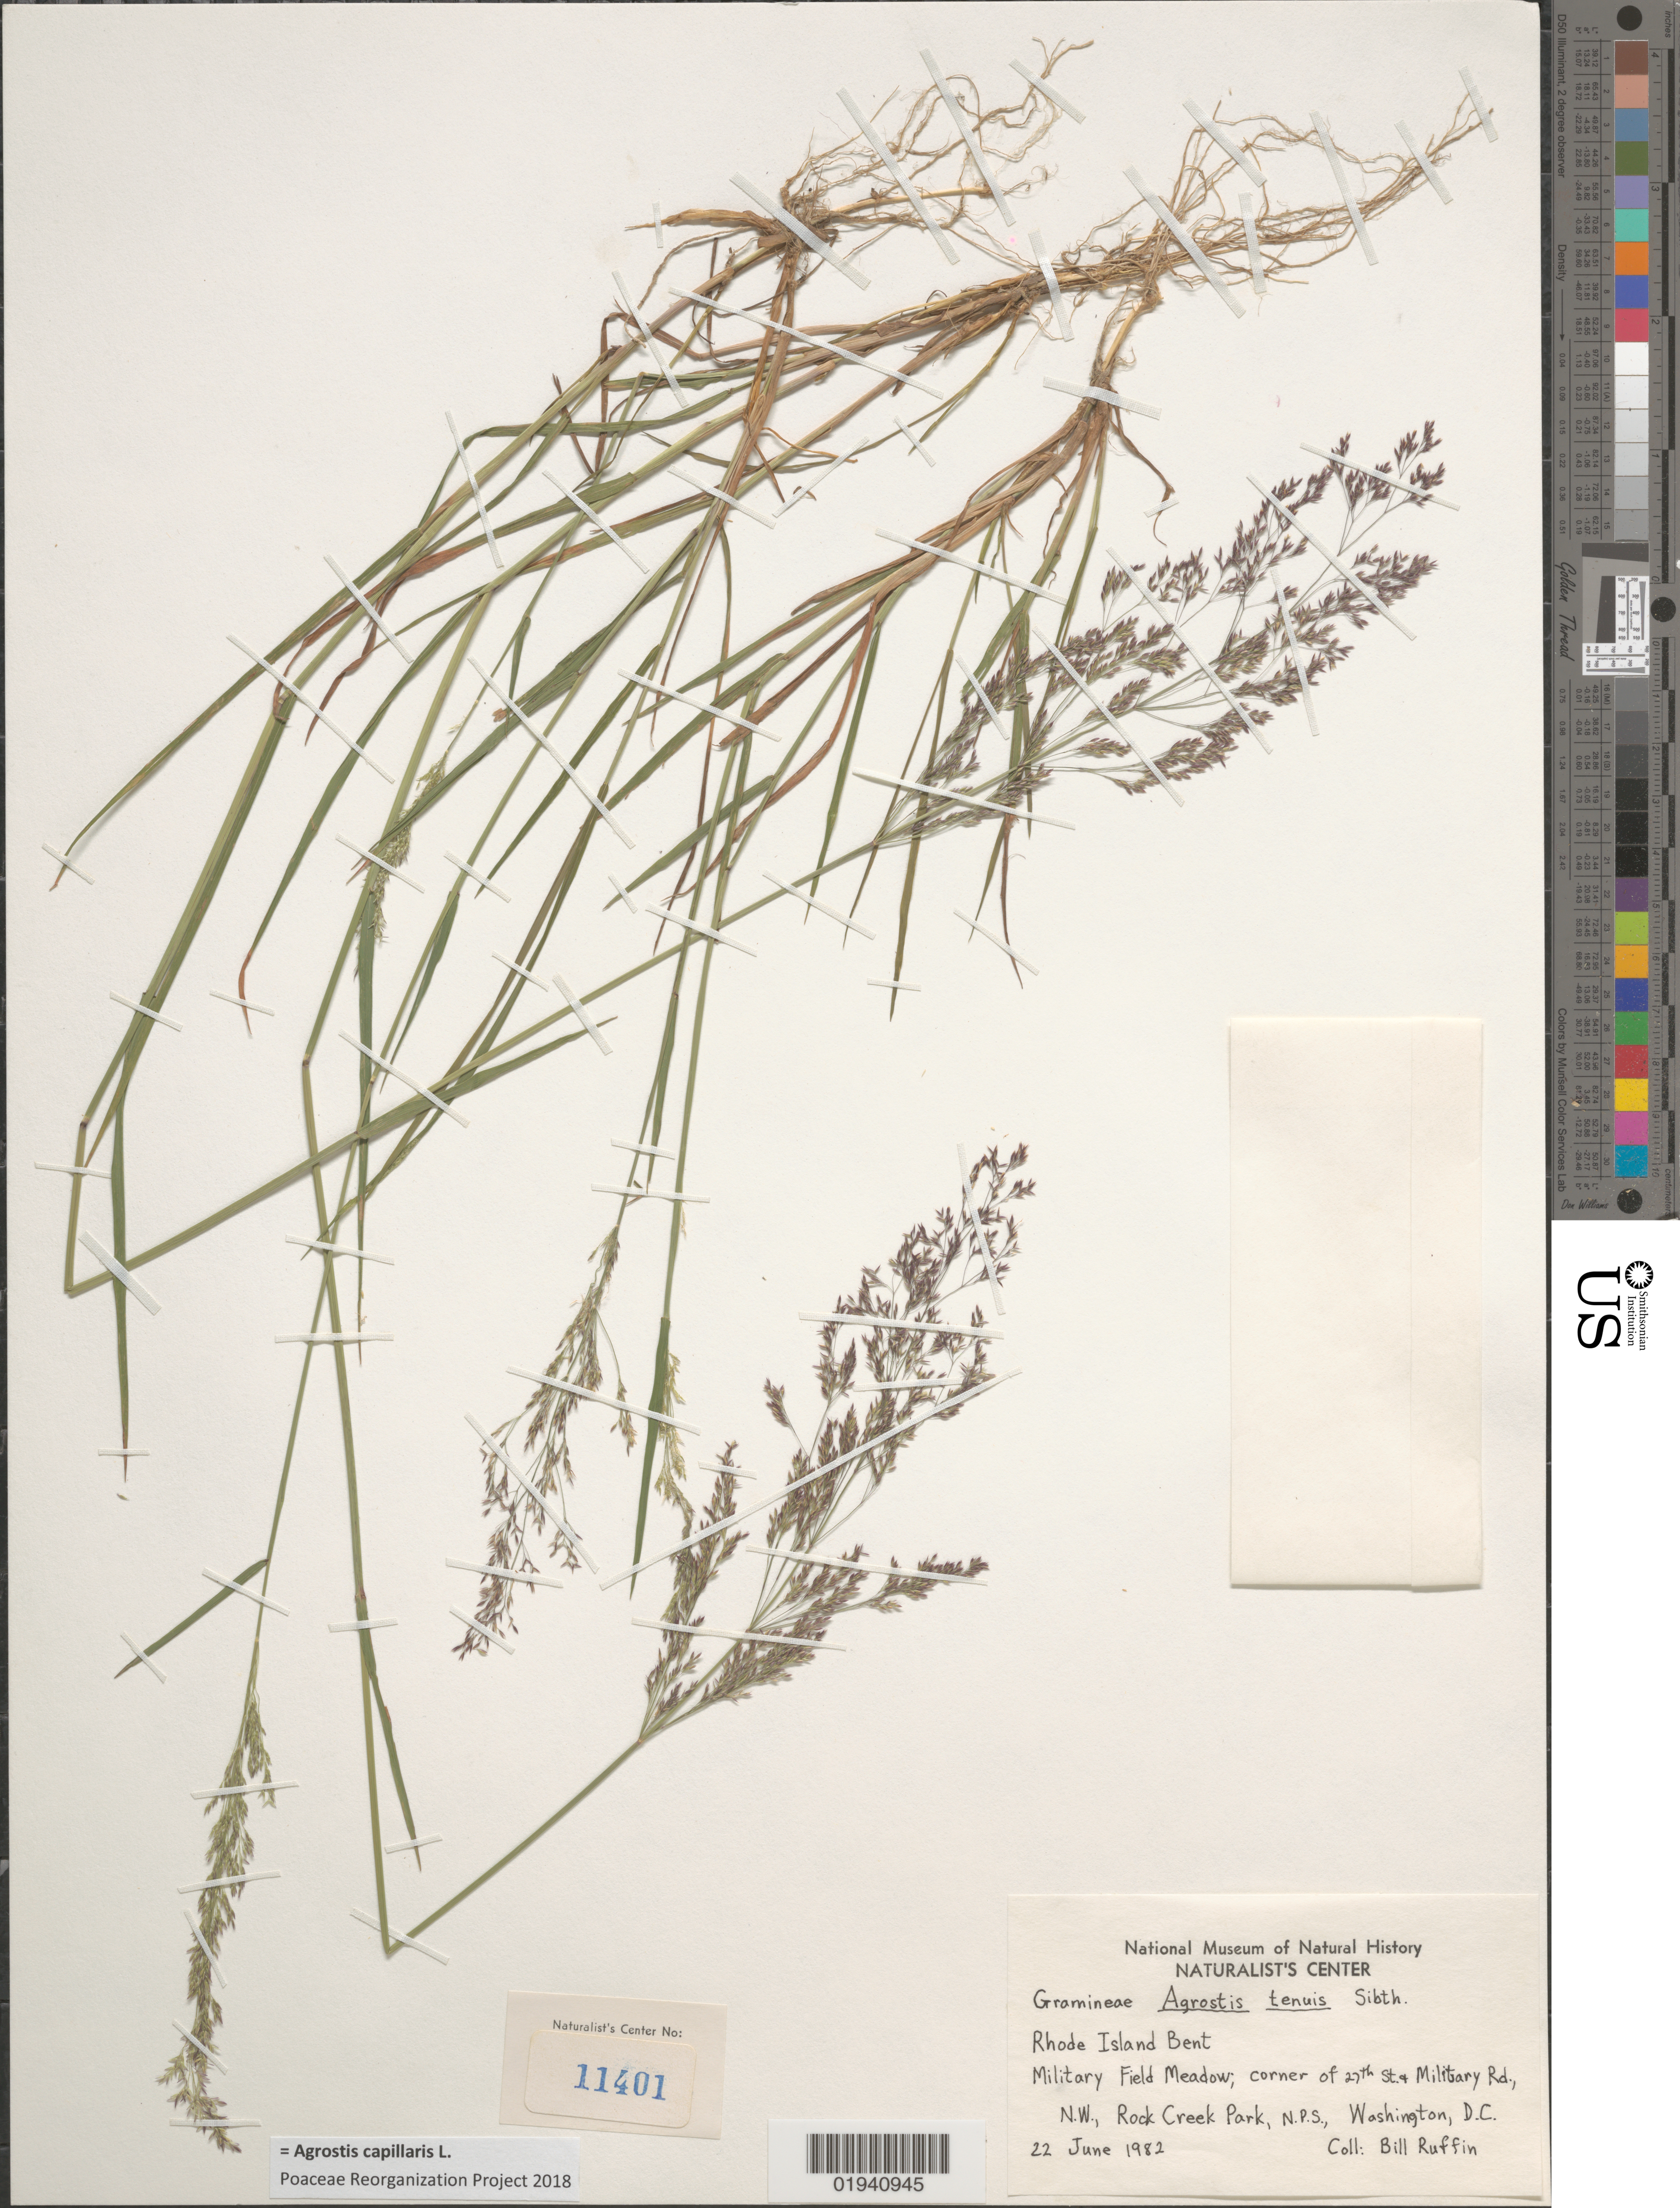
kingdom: Plantae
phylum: Tracheophyta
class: Liliopsida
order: Poales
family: Poaceae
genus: Agrostis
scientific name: Agrostis capillaris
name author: L.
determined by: Poaceae Reorganization Project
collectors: B. Ruffin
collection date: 1982-06-22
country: United States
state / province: District of Columbia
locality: Military Field Meadow; corner of 27th St. and Military Rd., N.W., Rock Creek Park, N.P.S.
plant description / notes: Naturalist's Center #11401; Specimens returned from Naturalist Center